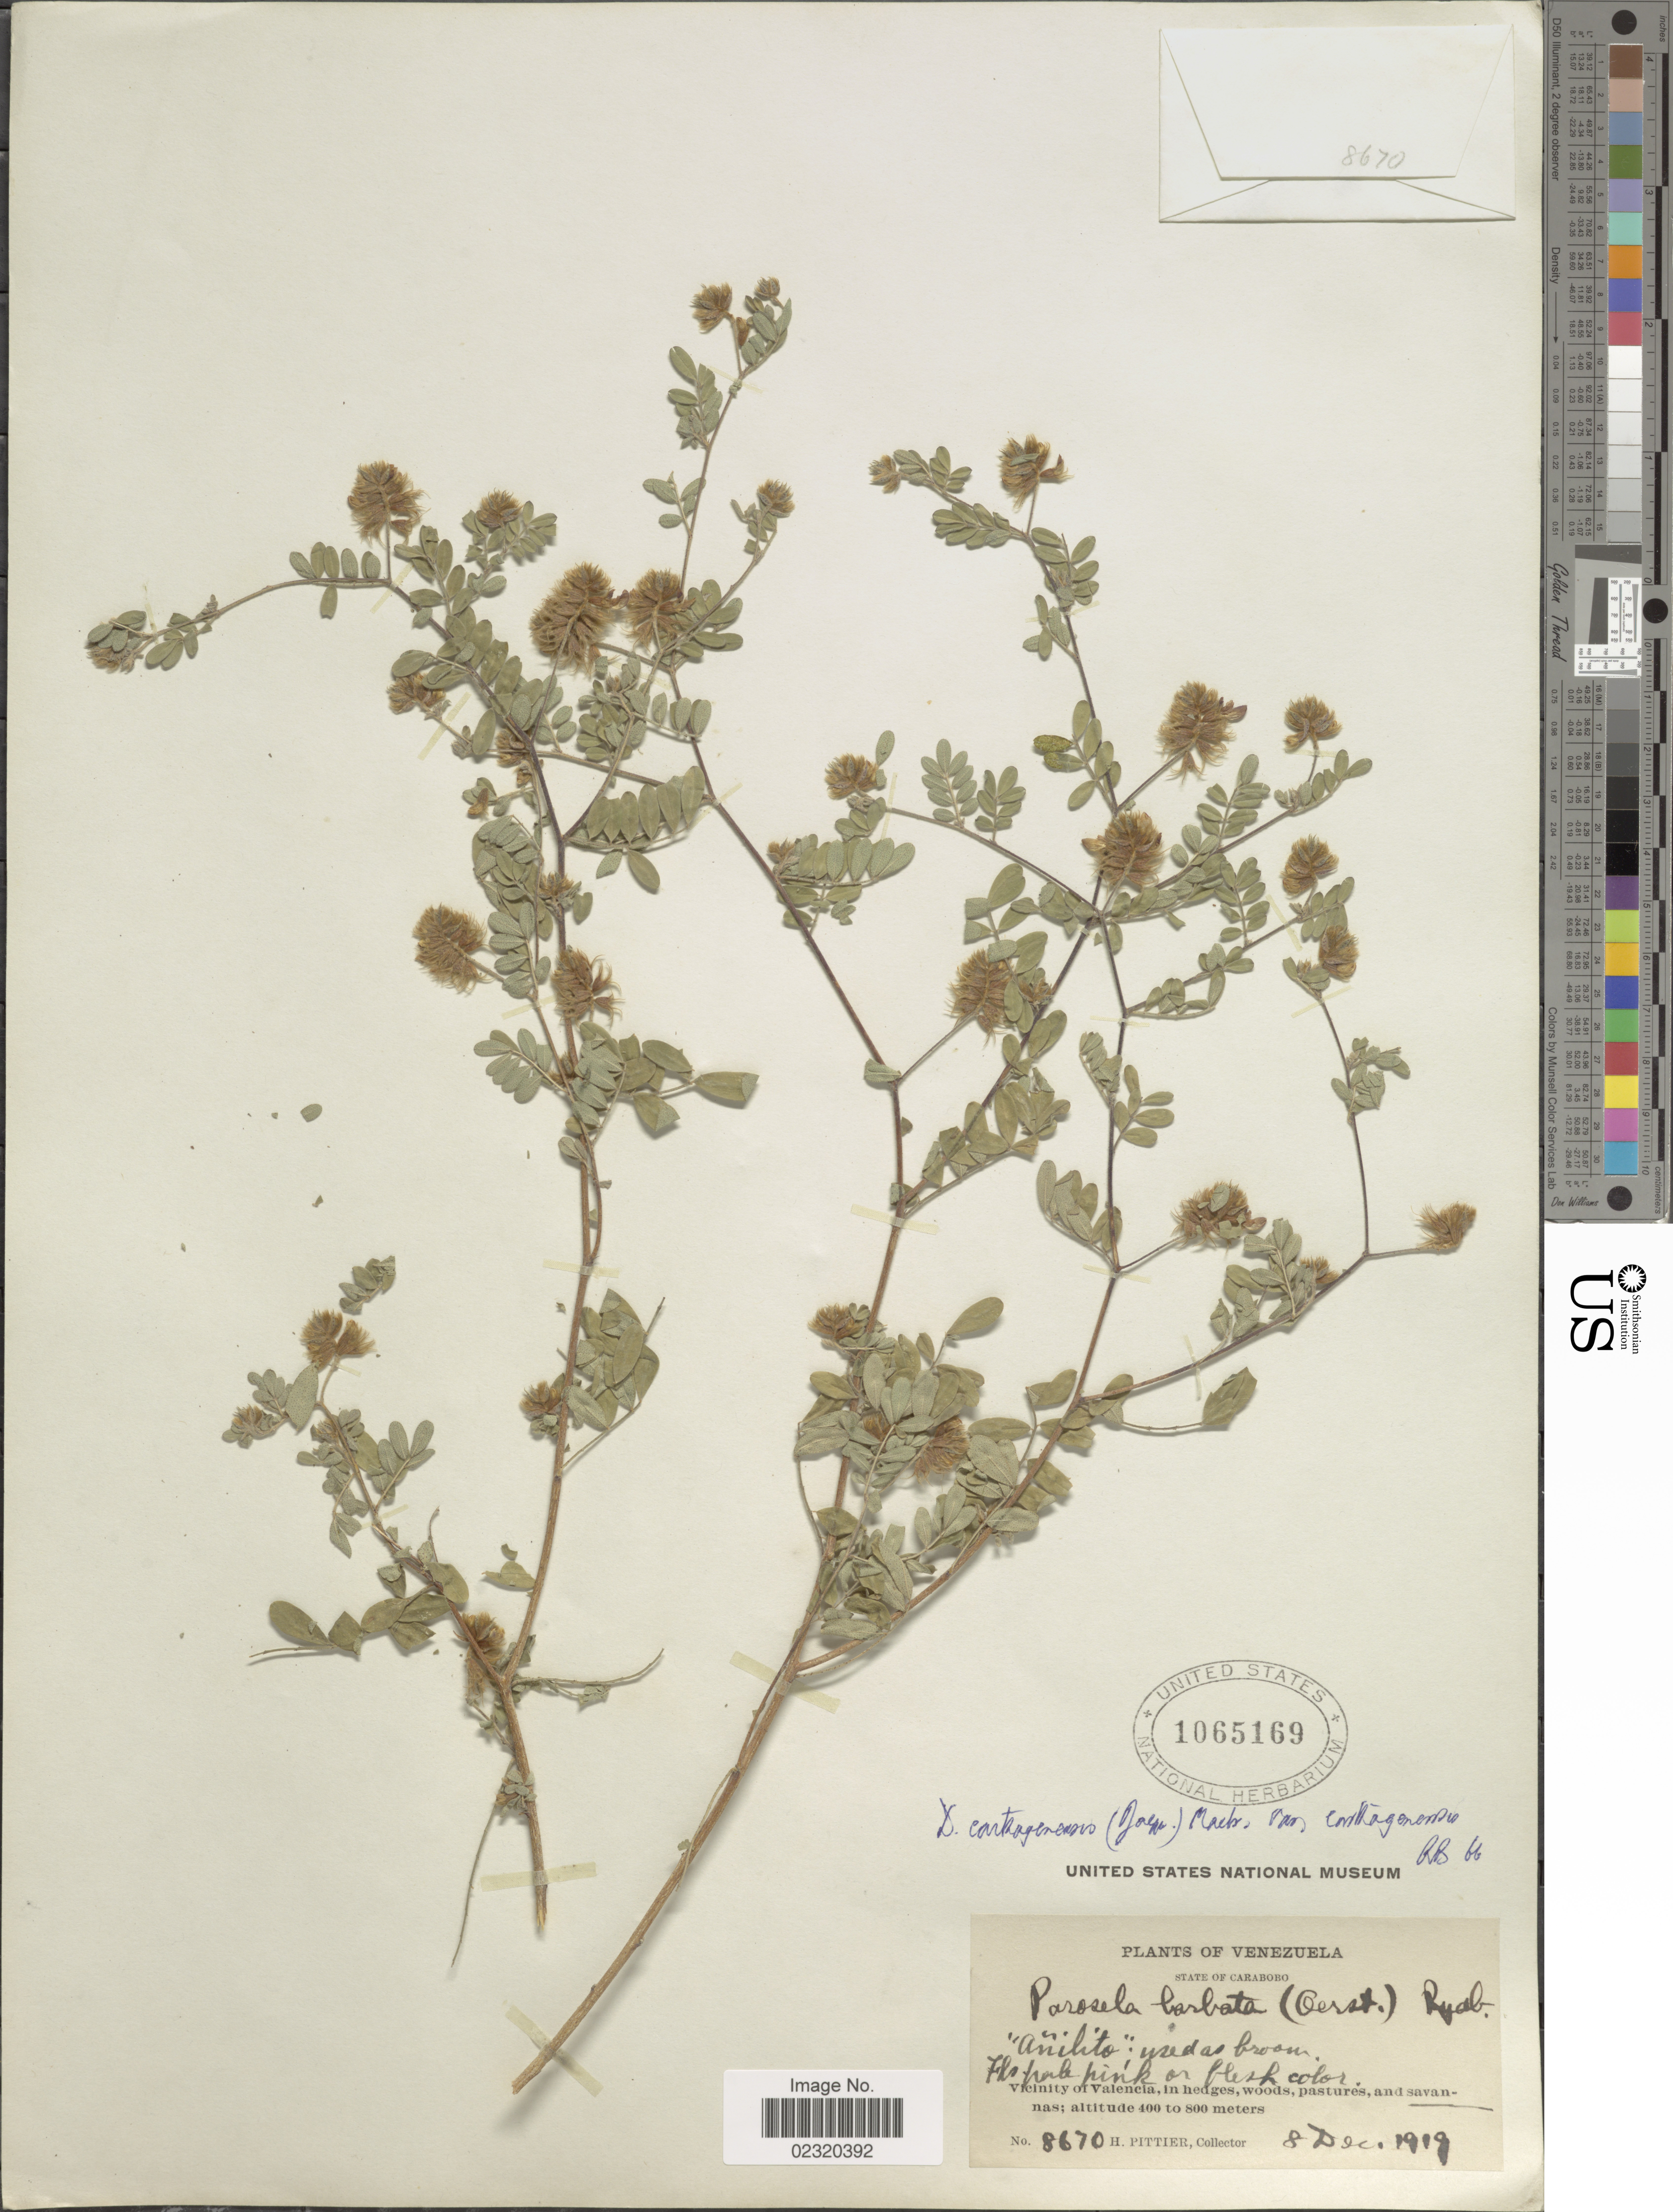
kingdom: Plantae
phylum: Tracheophyta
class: Magnoliopsida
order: Fabales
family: Fabaceae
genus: Dalea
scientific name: Dalea carthagenensis var. carthagenensis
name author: (Jacq.) J.F. Macbr.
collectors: H. F. Pittier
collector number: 8670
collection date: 1919-12-08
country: Venezuela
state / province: Carabobo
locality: Vicinity of Valencia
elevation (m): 400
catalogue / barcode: US 1065169